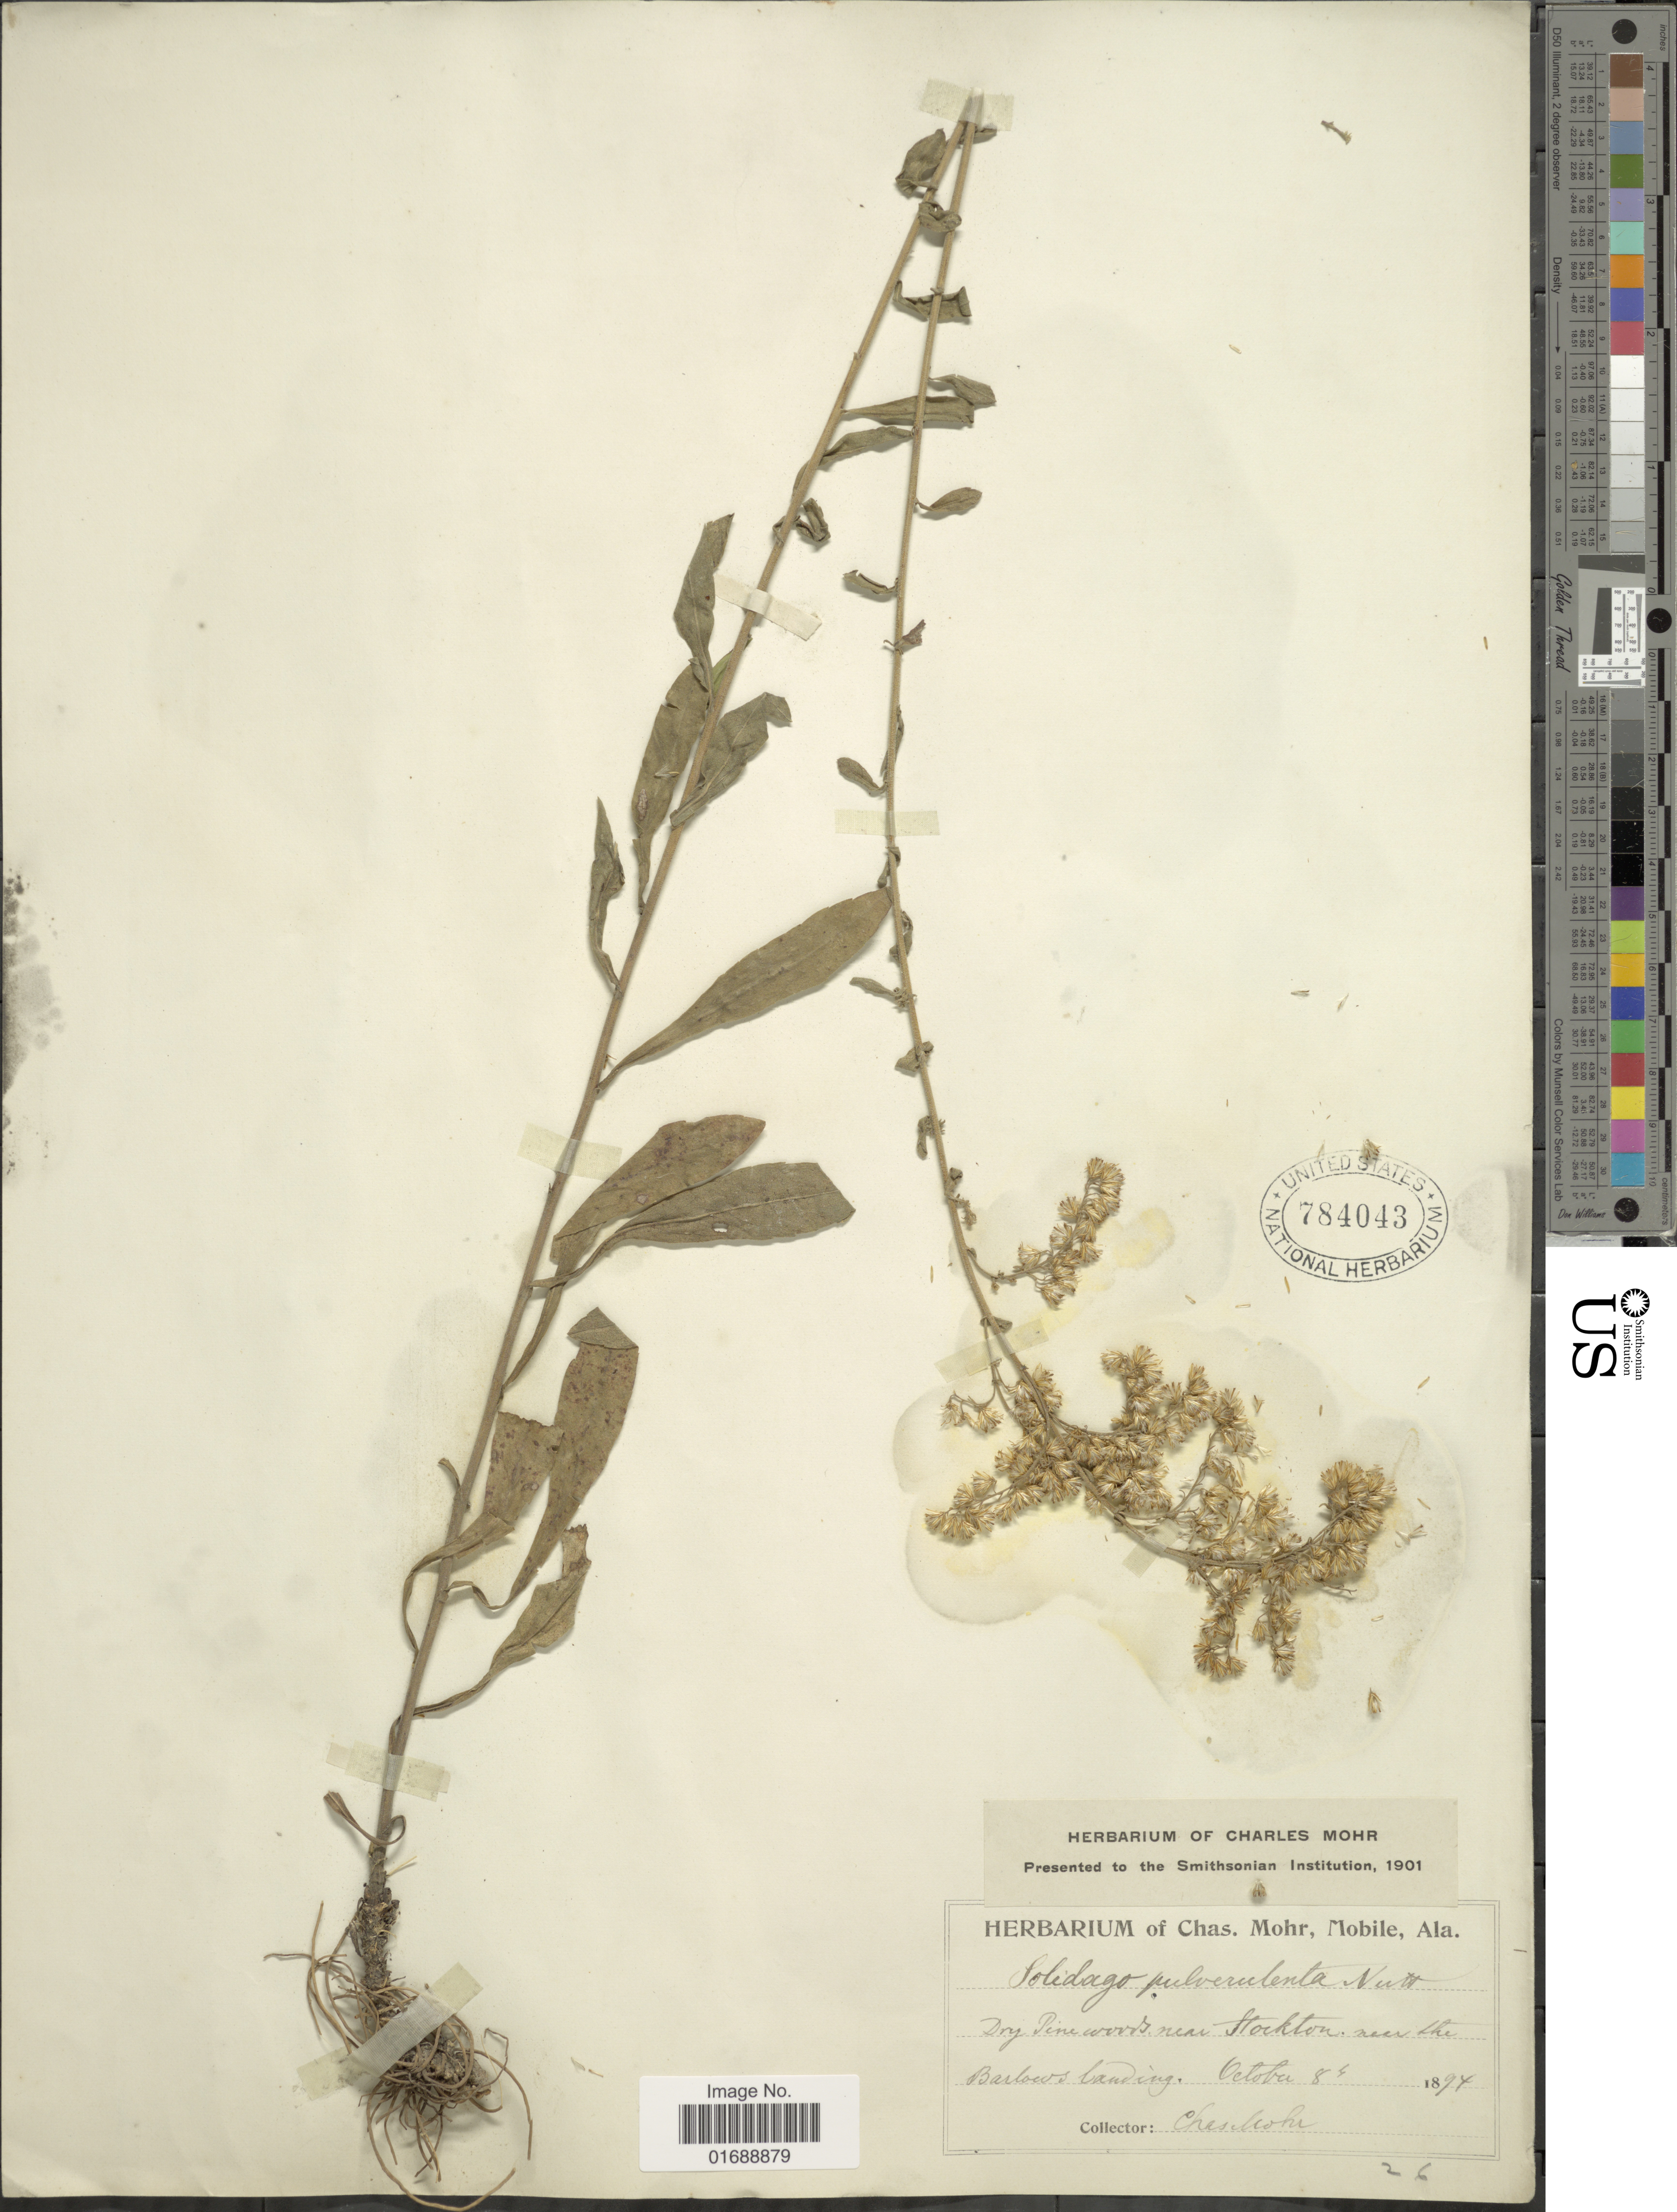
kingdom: Plantae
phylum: Tracheophyta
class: Magnoliopsida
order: Asterales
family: Asteraceae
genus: Solidago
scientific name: Solidago nemoralis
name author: Aiton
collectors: Mohr, C. T. (herbarium)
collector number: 26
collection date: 1894-10-08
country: United States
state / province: Massachusetts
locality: Dry pine woods near Stockton near the Barlows landing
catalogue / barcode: US 784043